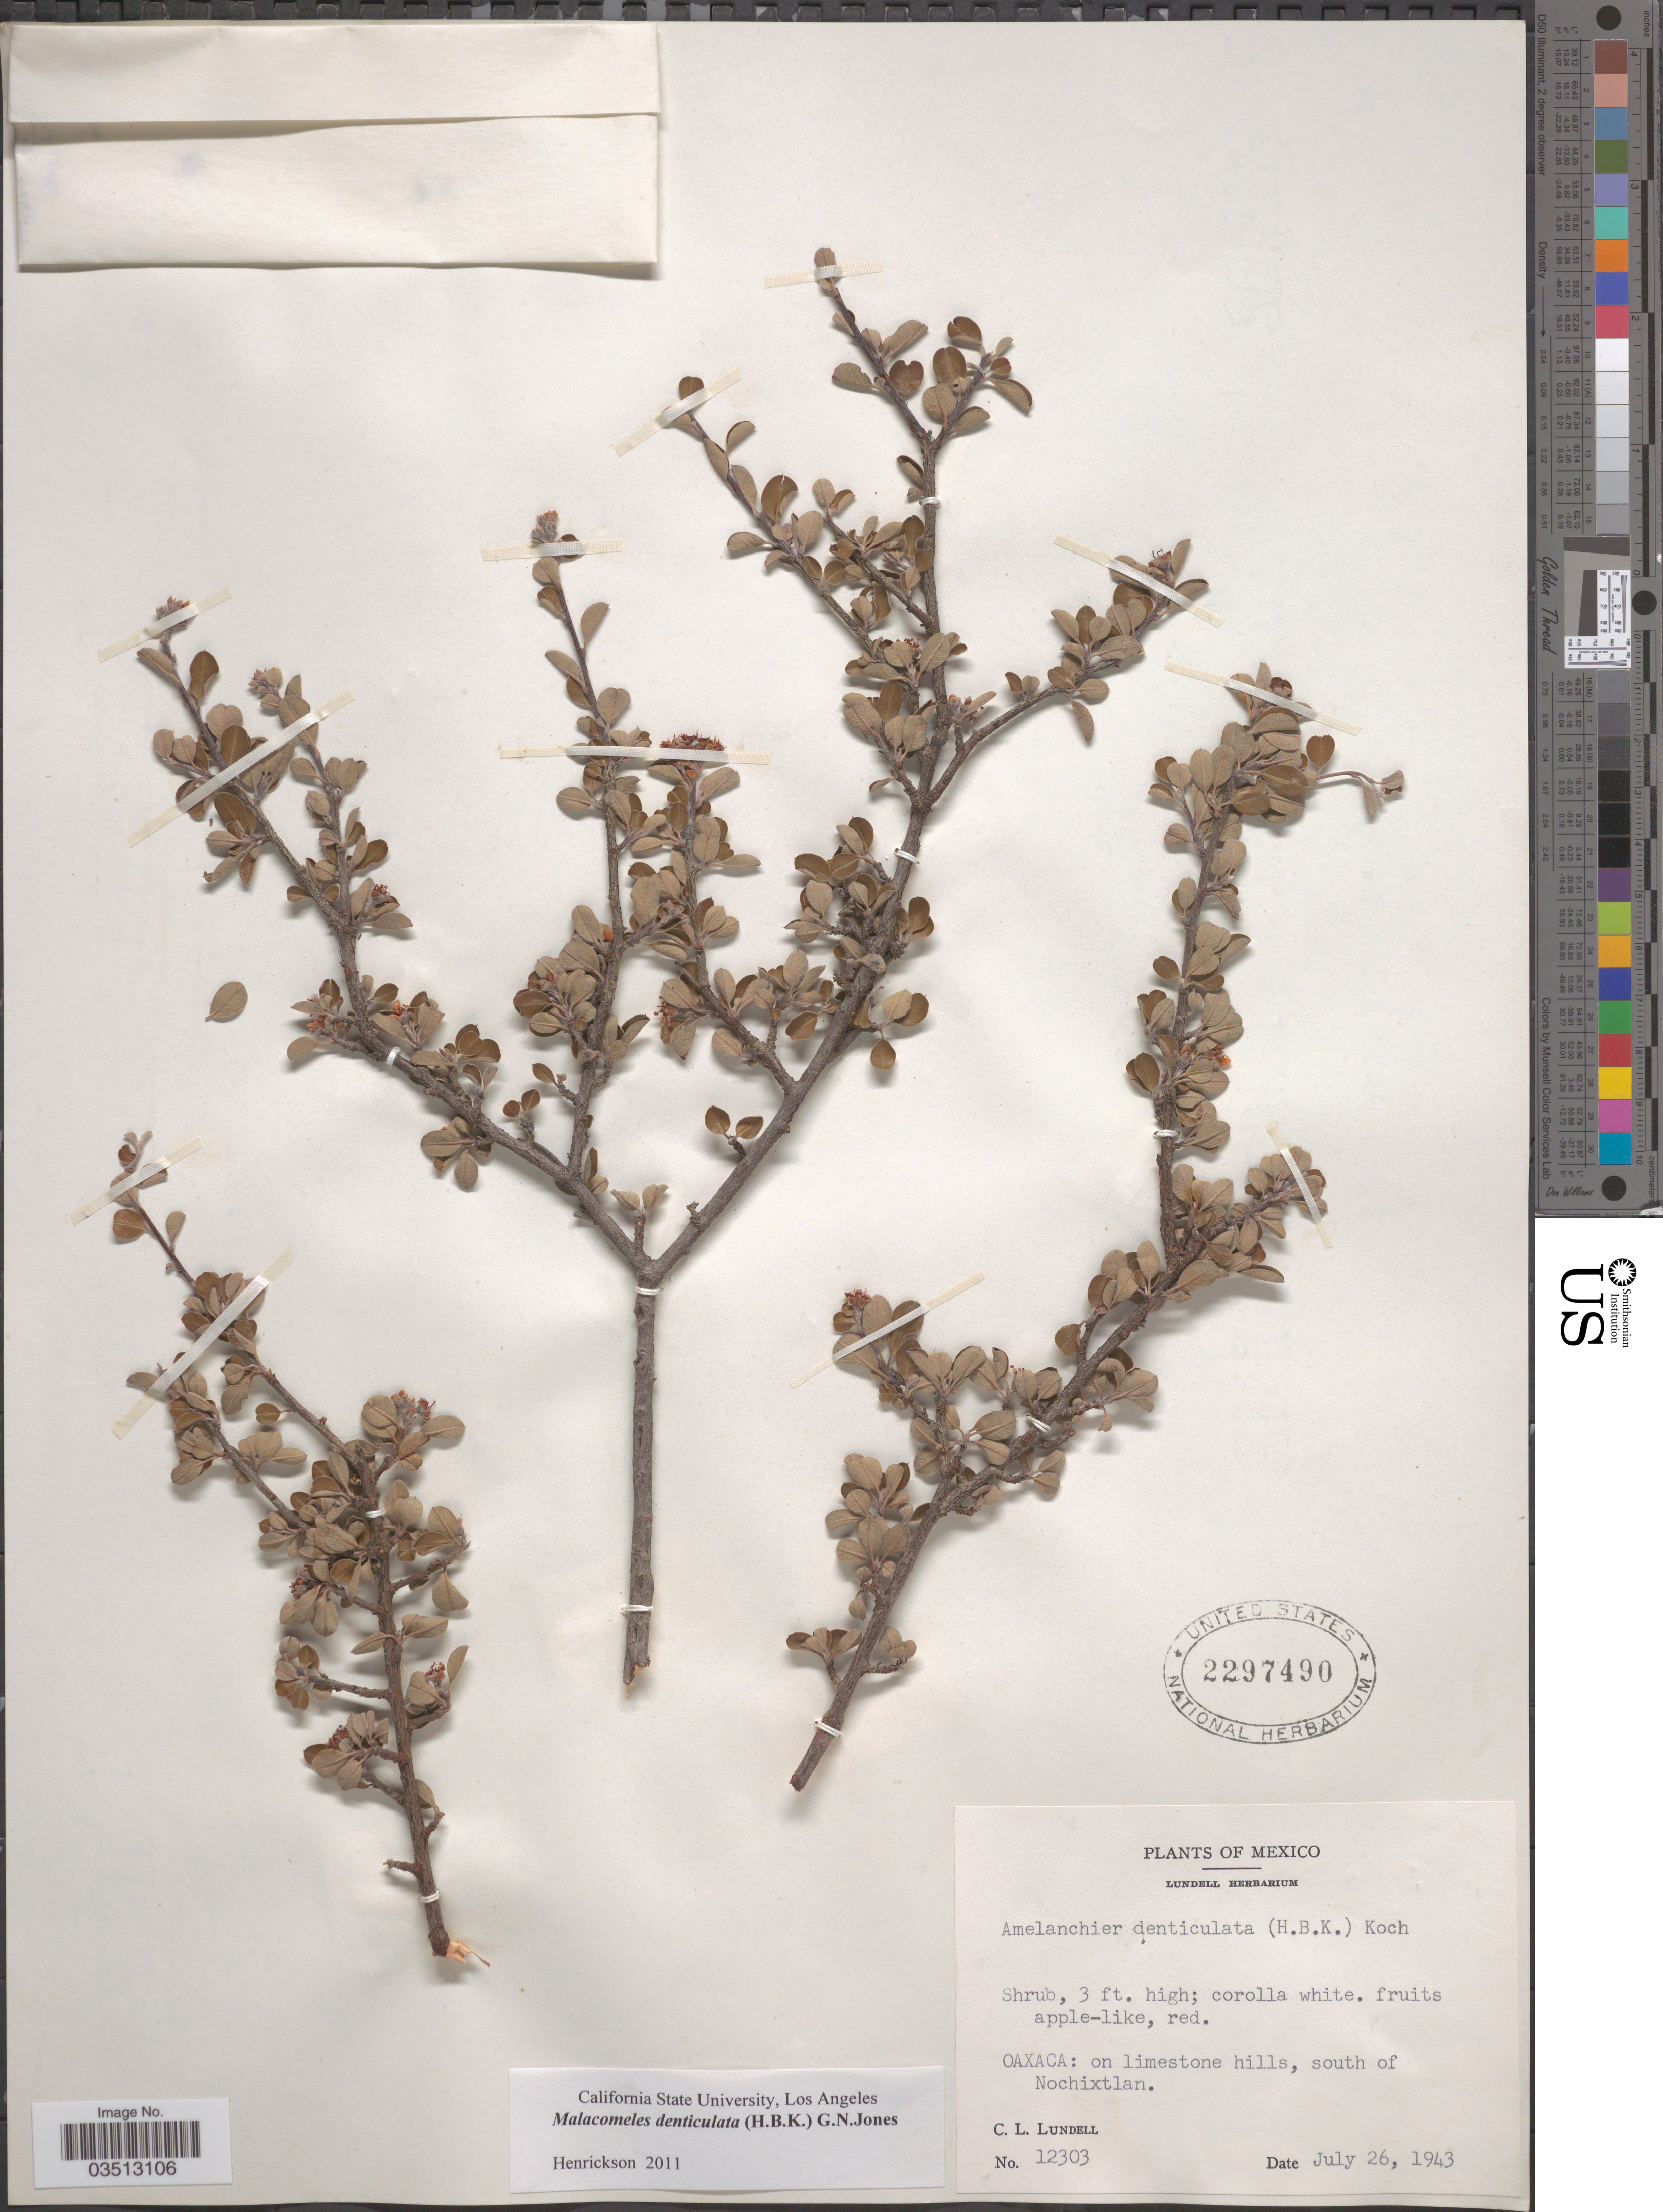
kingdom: Plantae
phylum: Tracheophyta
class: Magnoliopsida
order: Rosales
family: Rosaceae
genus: Malacomeles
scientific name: Malacomeles denticulata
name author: (Kunth) G.N. Jones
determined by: Henrickson, James, (CSLA), California State University at Los Angeles (UNITED STATES)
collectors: C. L. Lundell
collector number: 12303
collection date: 1943-07-26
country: Mexico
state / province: Oaxaca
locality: On limestone hills, south of Nochixtlan.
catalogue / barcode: US 2297490